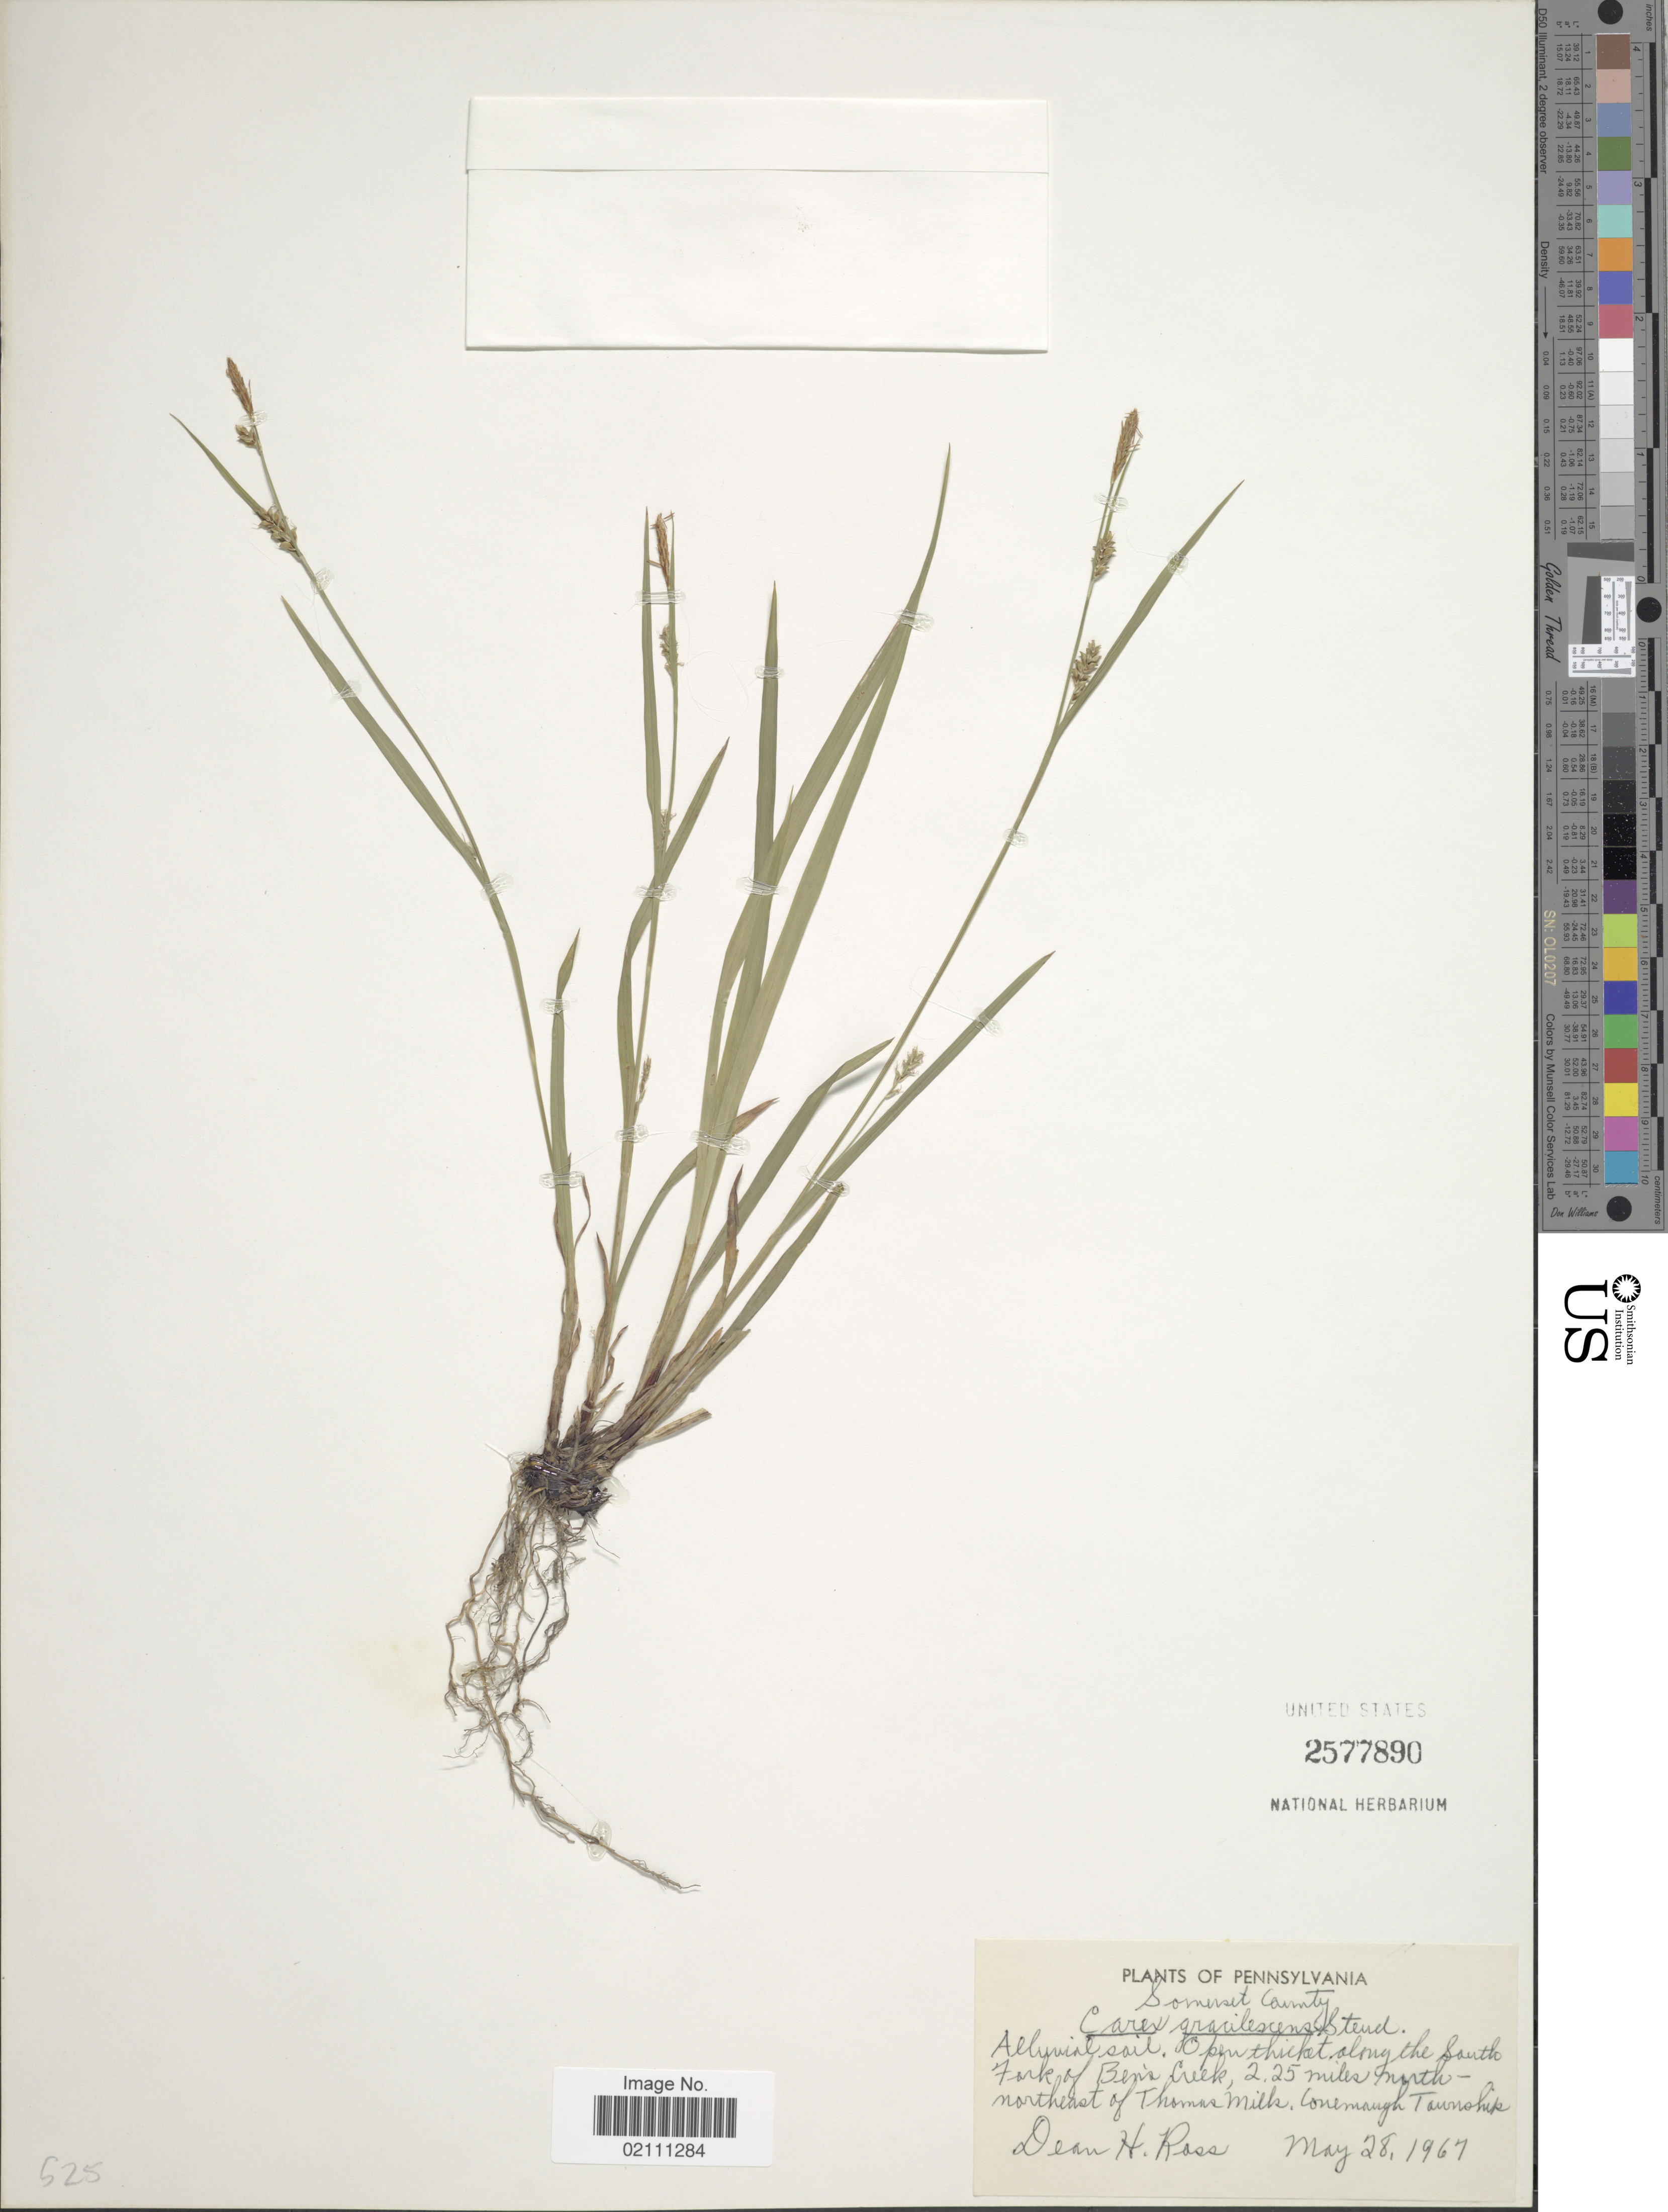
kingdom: Plantae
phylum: Tracheophyta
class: Liliopsida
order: Poales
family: Cyperaceae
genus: Carex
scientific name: Carex gracilescens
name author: Steud.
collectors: D. Ross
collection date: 1967-05-28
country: United States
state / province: Pennsylvania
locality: Somerset County, open thicket along the South Fork of Ben's Creek, 2.25 miles north-northeast of Thomas Mills, Conemaugh Township.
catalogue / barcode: US 2577890